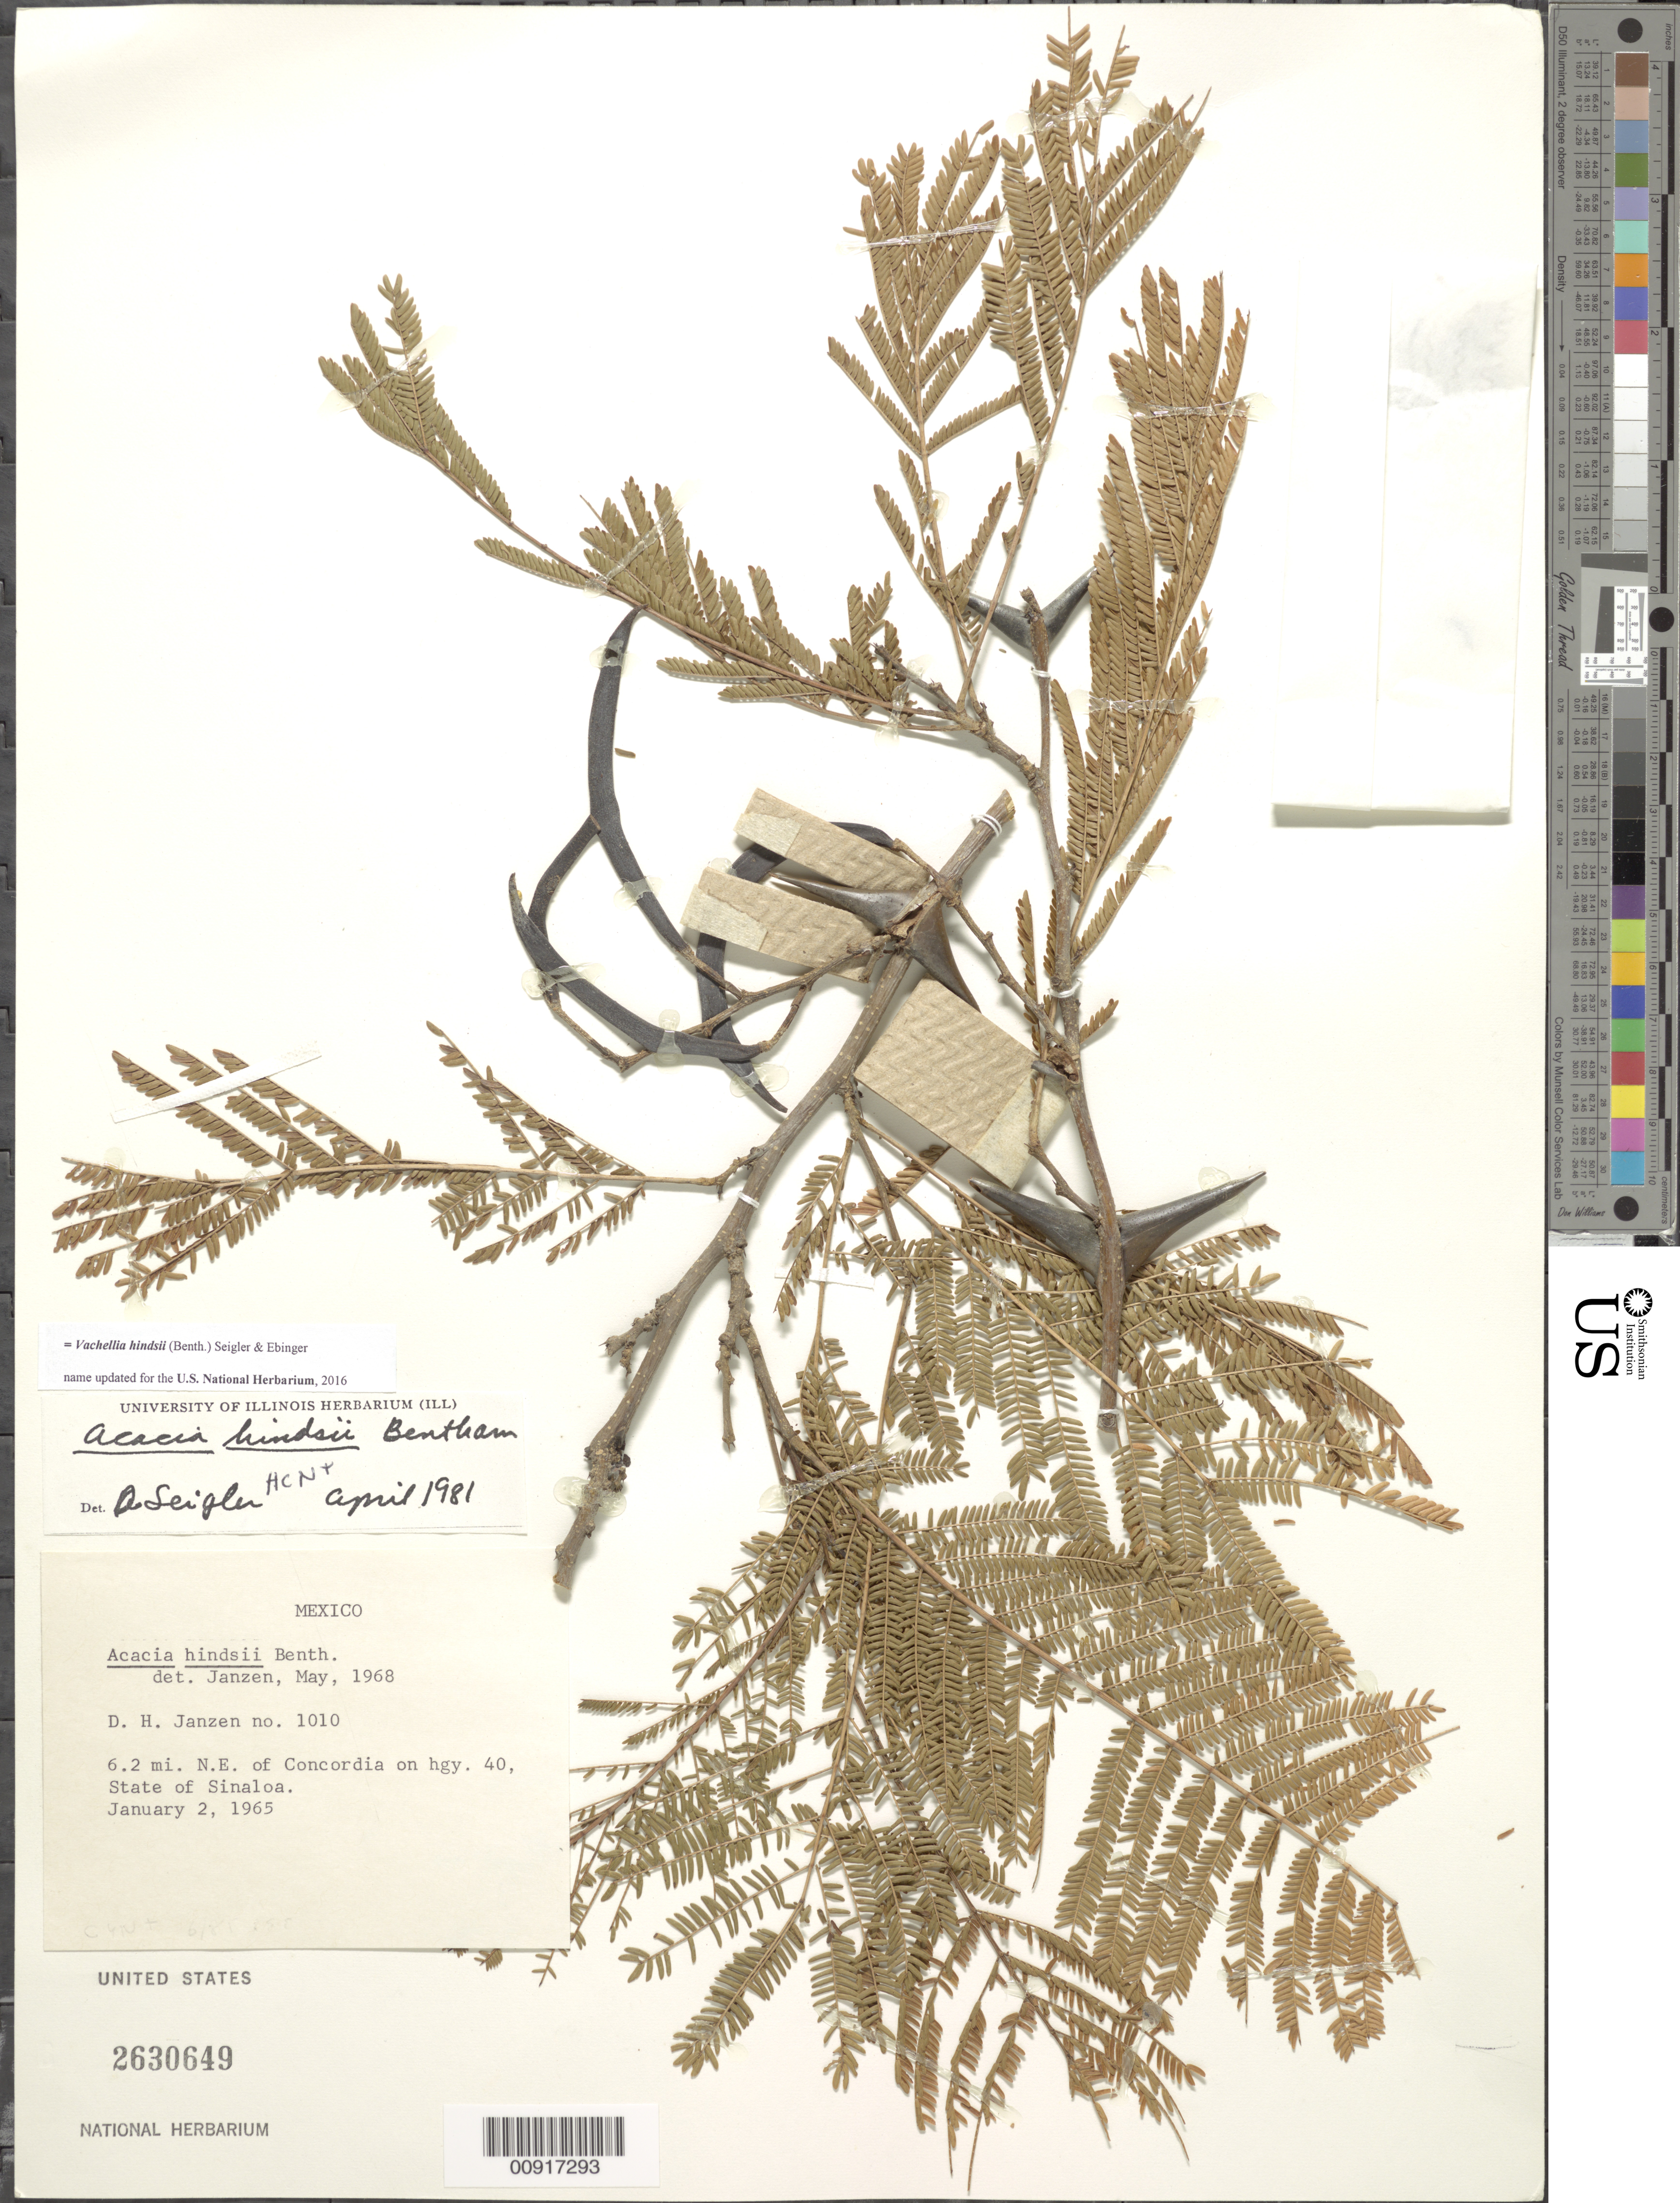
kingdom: Plantae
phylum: Tracheophyta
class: Magnoliopsida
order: Fabales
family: Fabaceae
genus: Vachellia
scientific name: Vachellia hindsii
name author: (Benth.) Seigler & Ebinger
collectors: D. Janzen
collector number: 1010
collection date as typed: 02 Jan 1965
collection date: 1965-01-02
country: Mexico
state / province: Sinaloa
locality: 6.2 mi. NE of Concordia on hwy. 40, State of Sinaloa.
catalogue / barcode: US 2630649